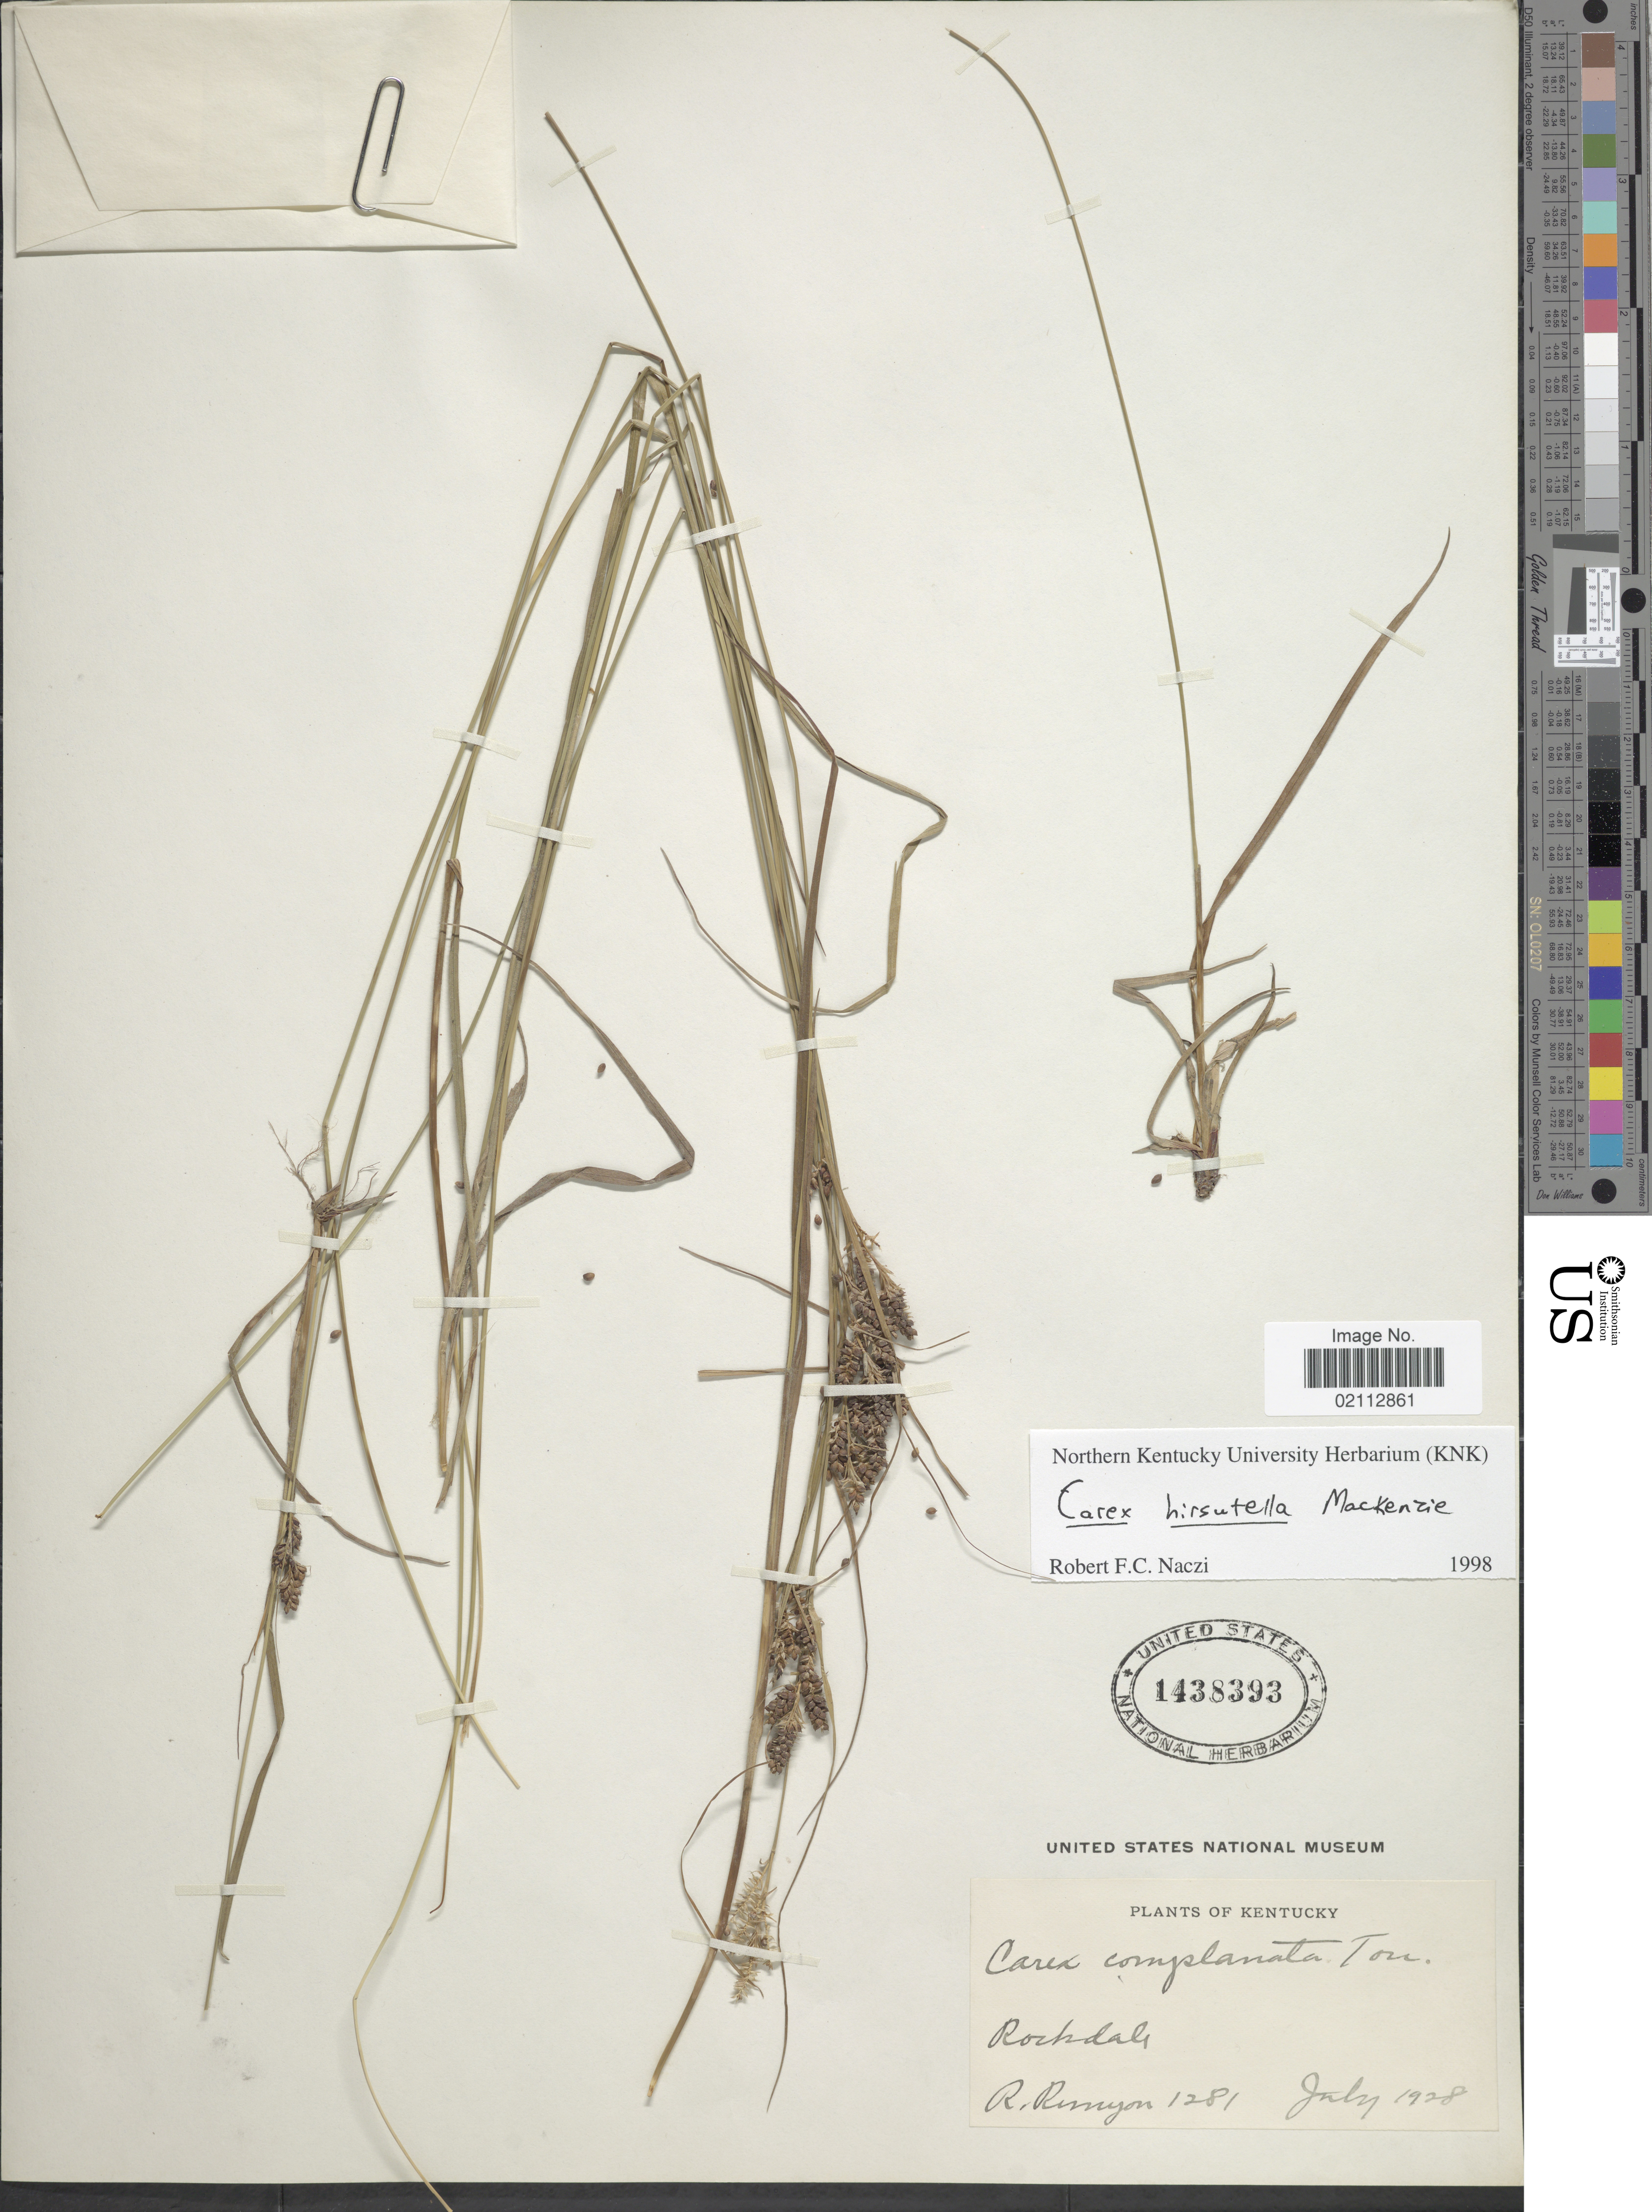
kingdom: Plantae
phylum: Tracheophyta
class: Liliopsida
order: Poales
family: Cyperaceae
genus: Carex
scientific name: Carex hirsutella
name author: Mack.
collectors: R. Runyon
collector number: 1281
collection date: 1928-07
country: United States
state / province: Kentucky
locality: Rockdale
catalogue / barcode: US 1438393